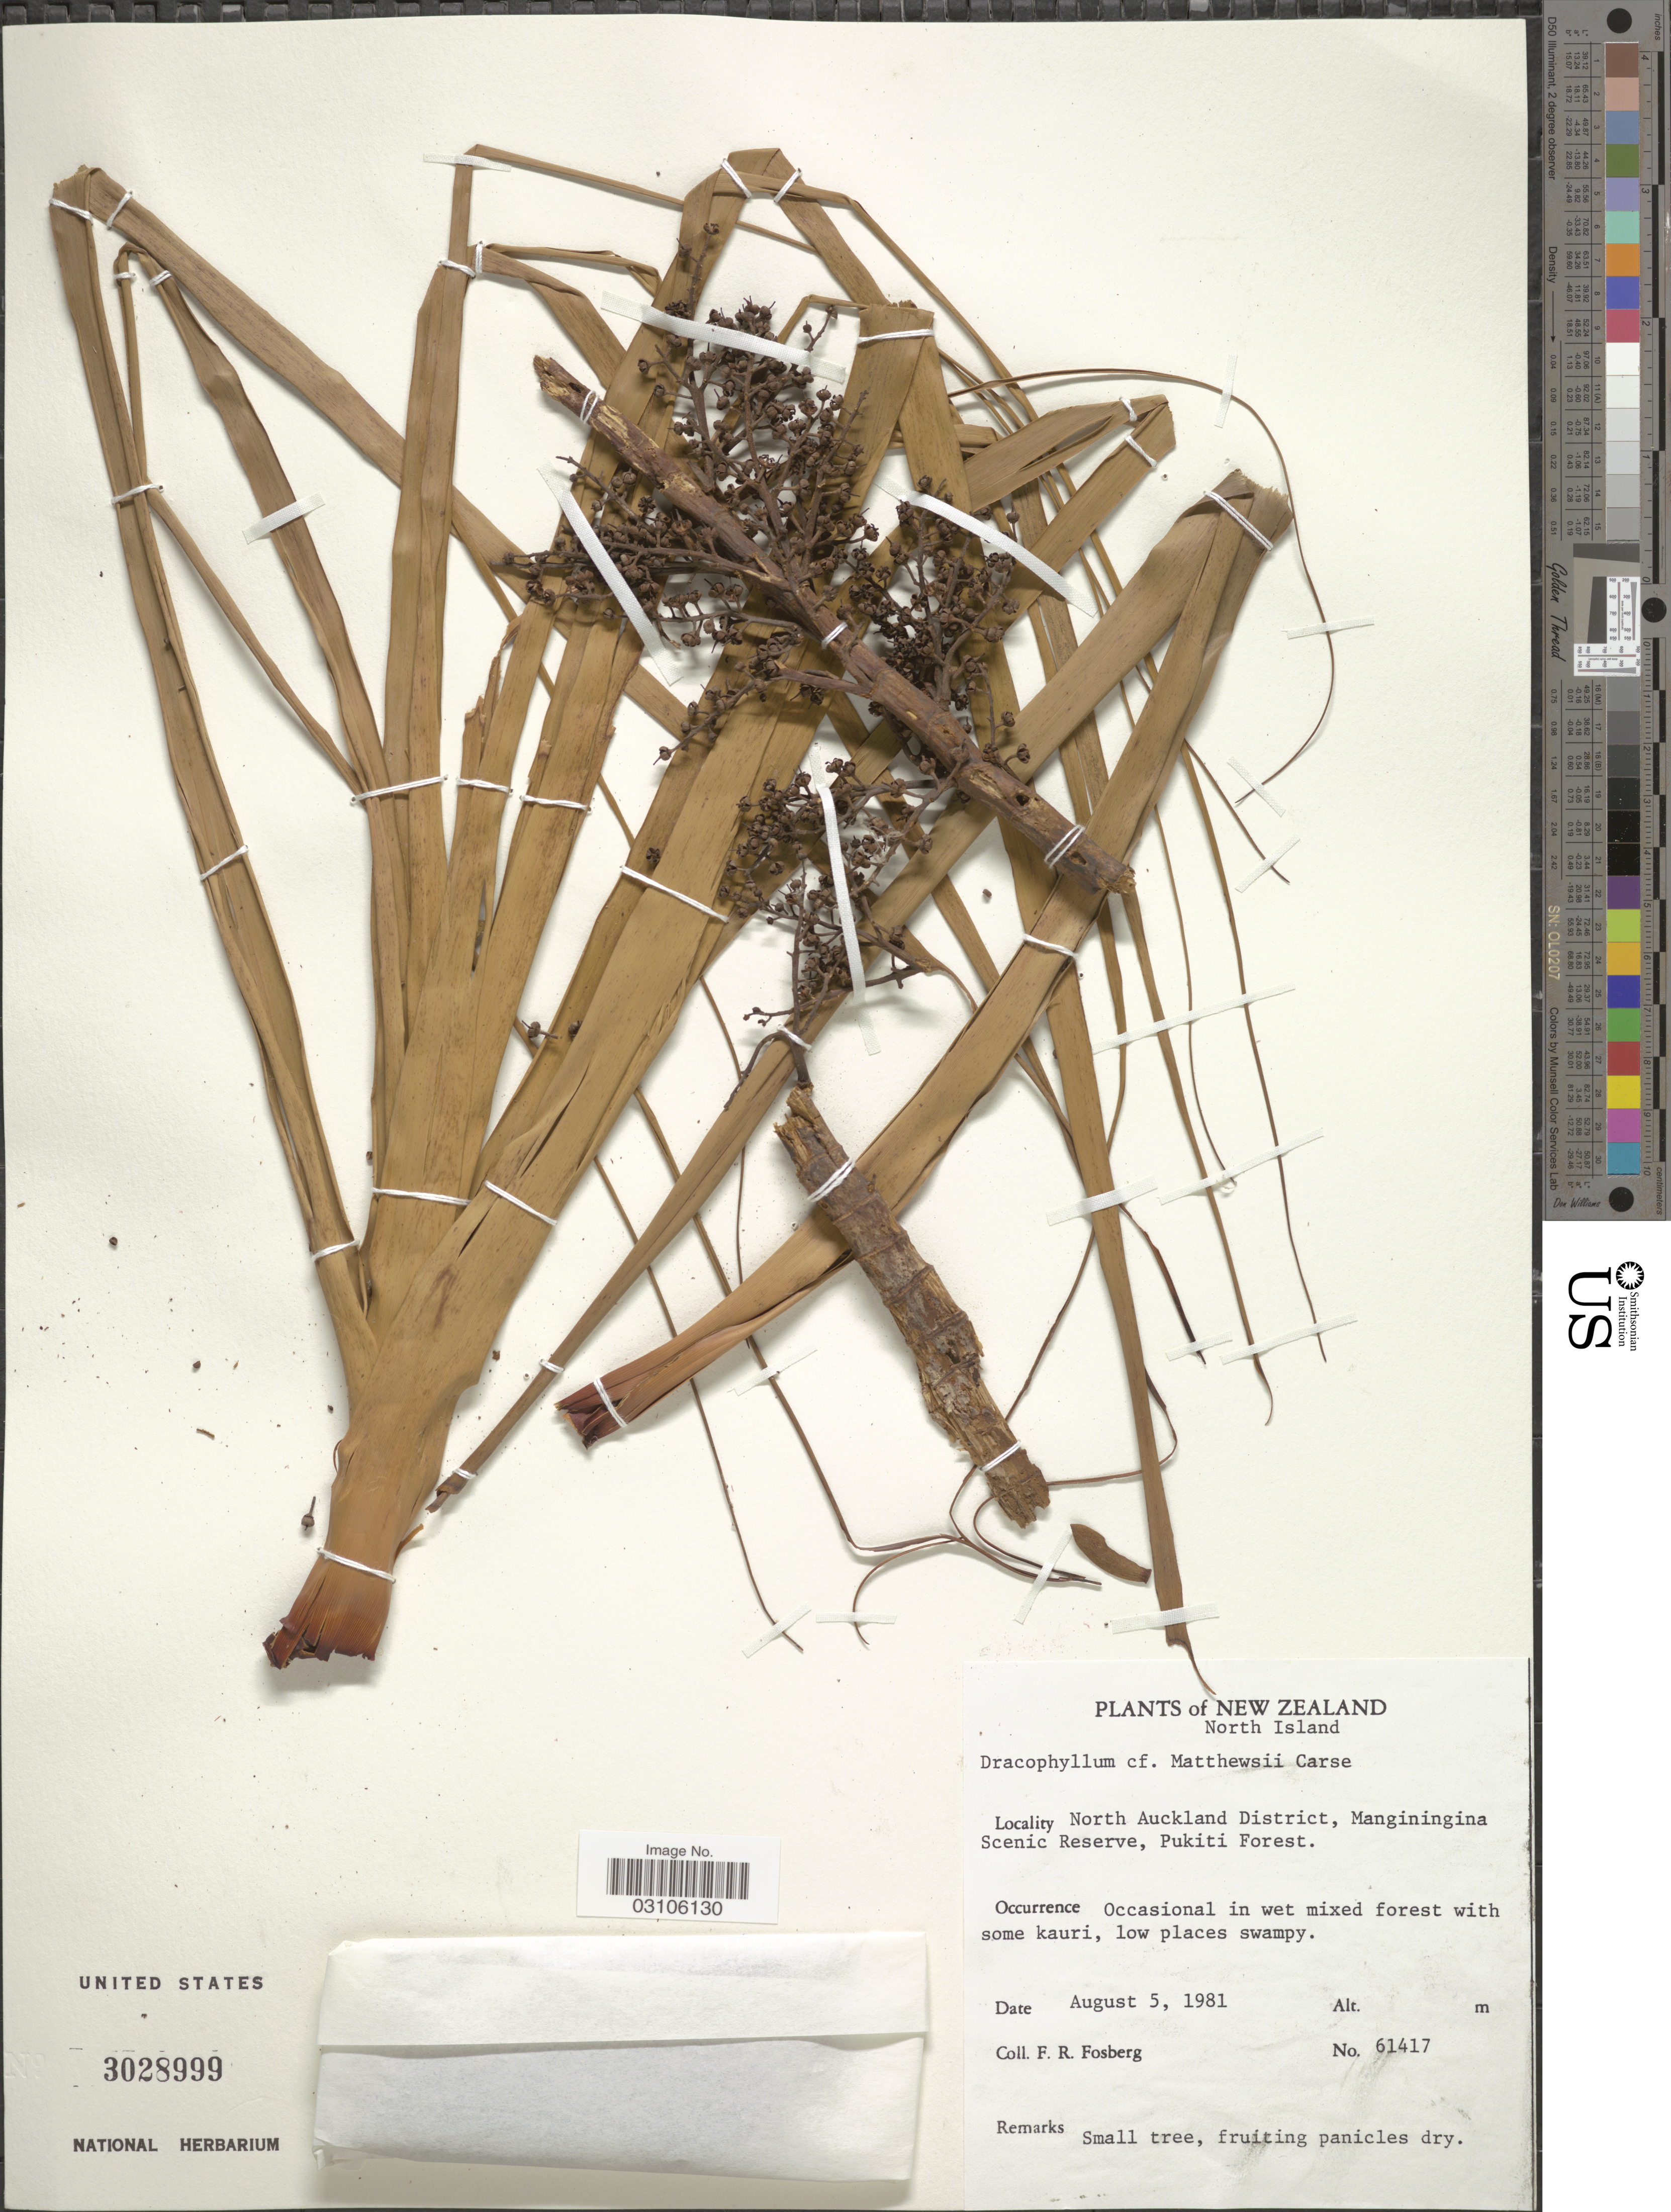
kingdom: Plantae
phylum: Tracheophyta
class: Magnoliopsida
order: Ericales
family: Ericaceae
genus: Dracophyllum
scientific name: Dracophyllum matthewsii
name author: (Carse) Carse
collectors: F. R. Fosberg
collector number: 61417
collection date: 1981-08-05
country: New Zealand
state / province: Auckland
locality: North Island. North Auckland District, Manginingina Scenic Reserve, Pukiti Forest.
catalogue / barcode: US 3028999